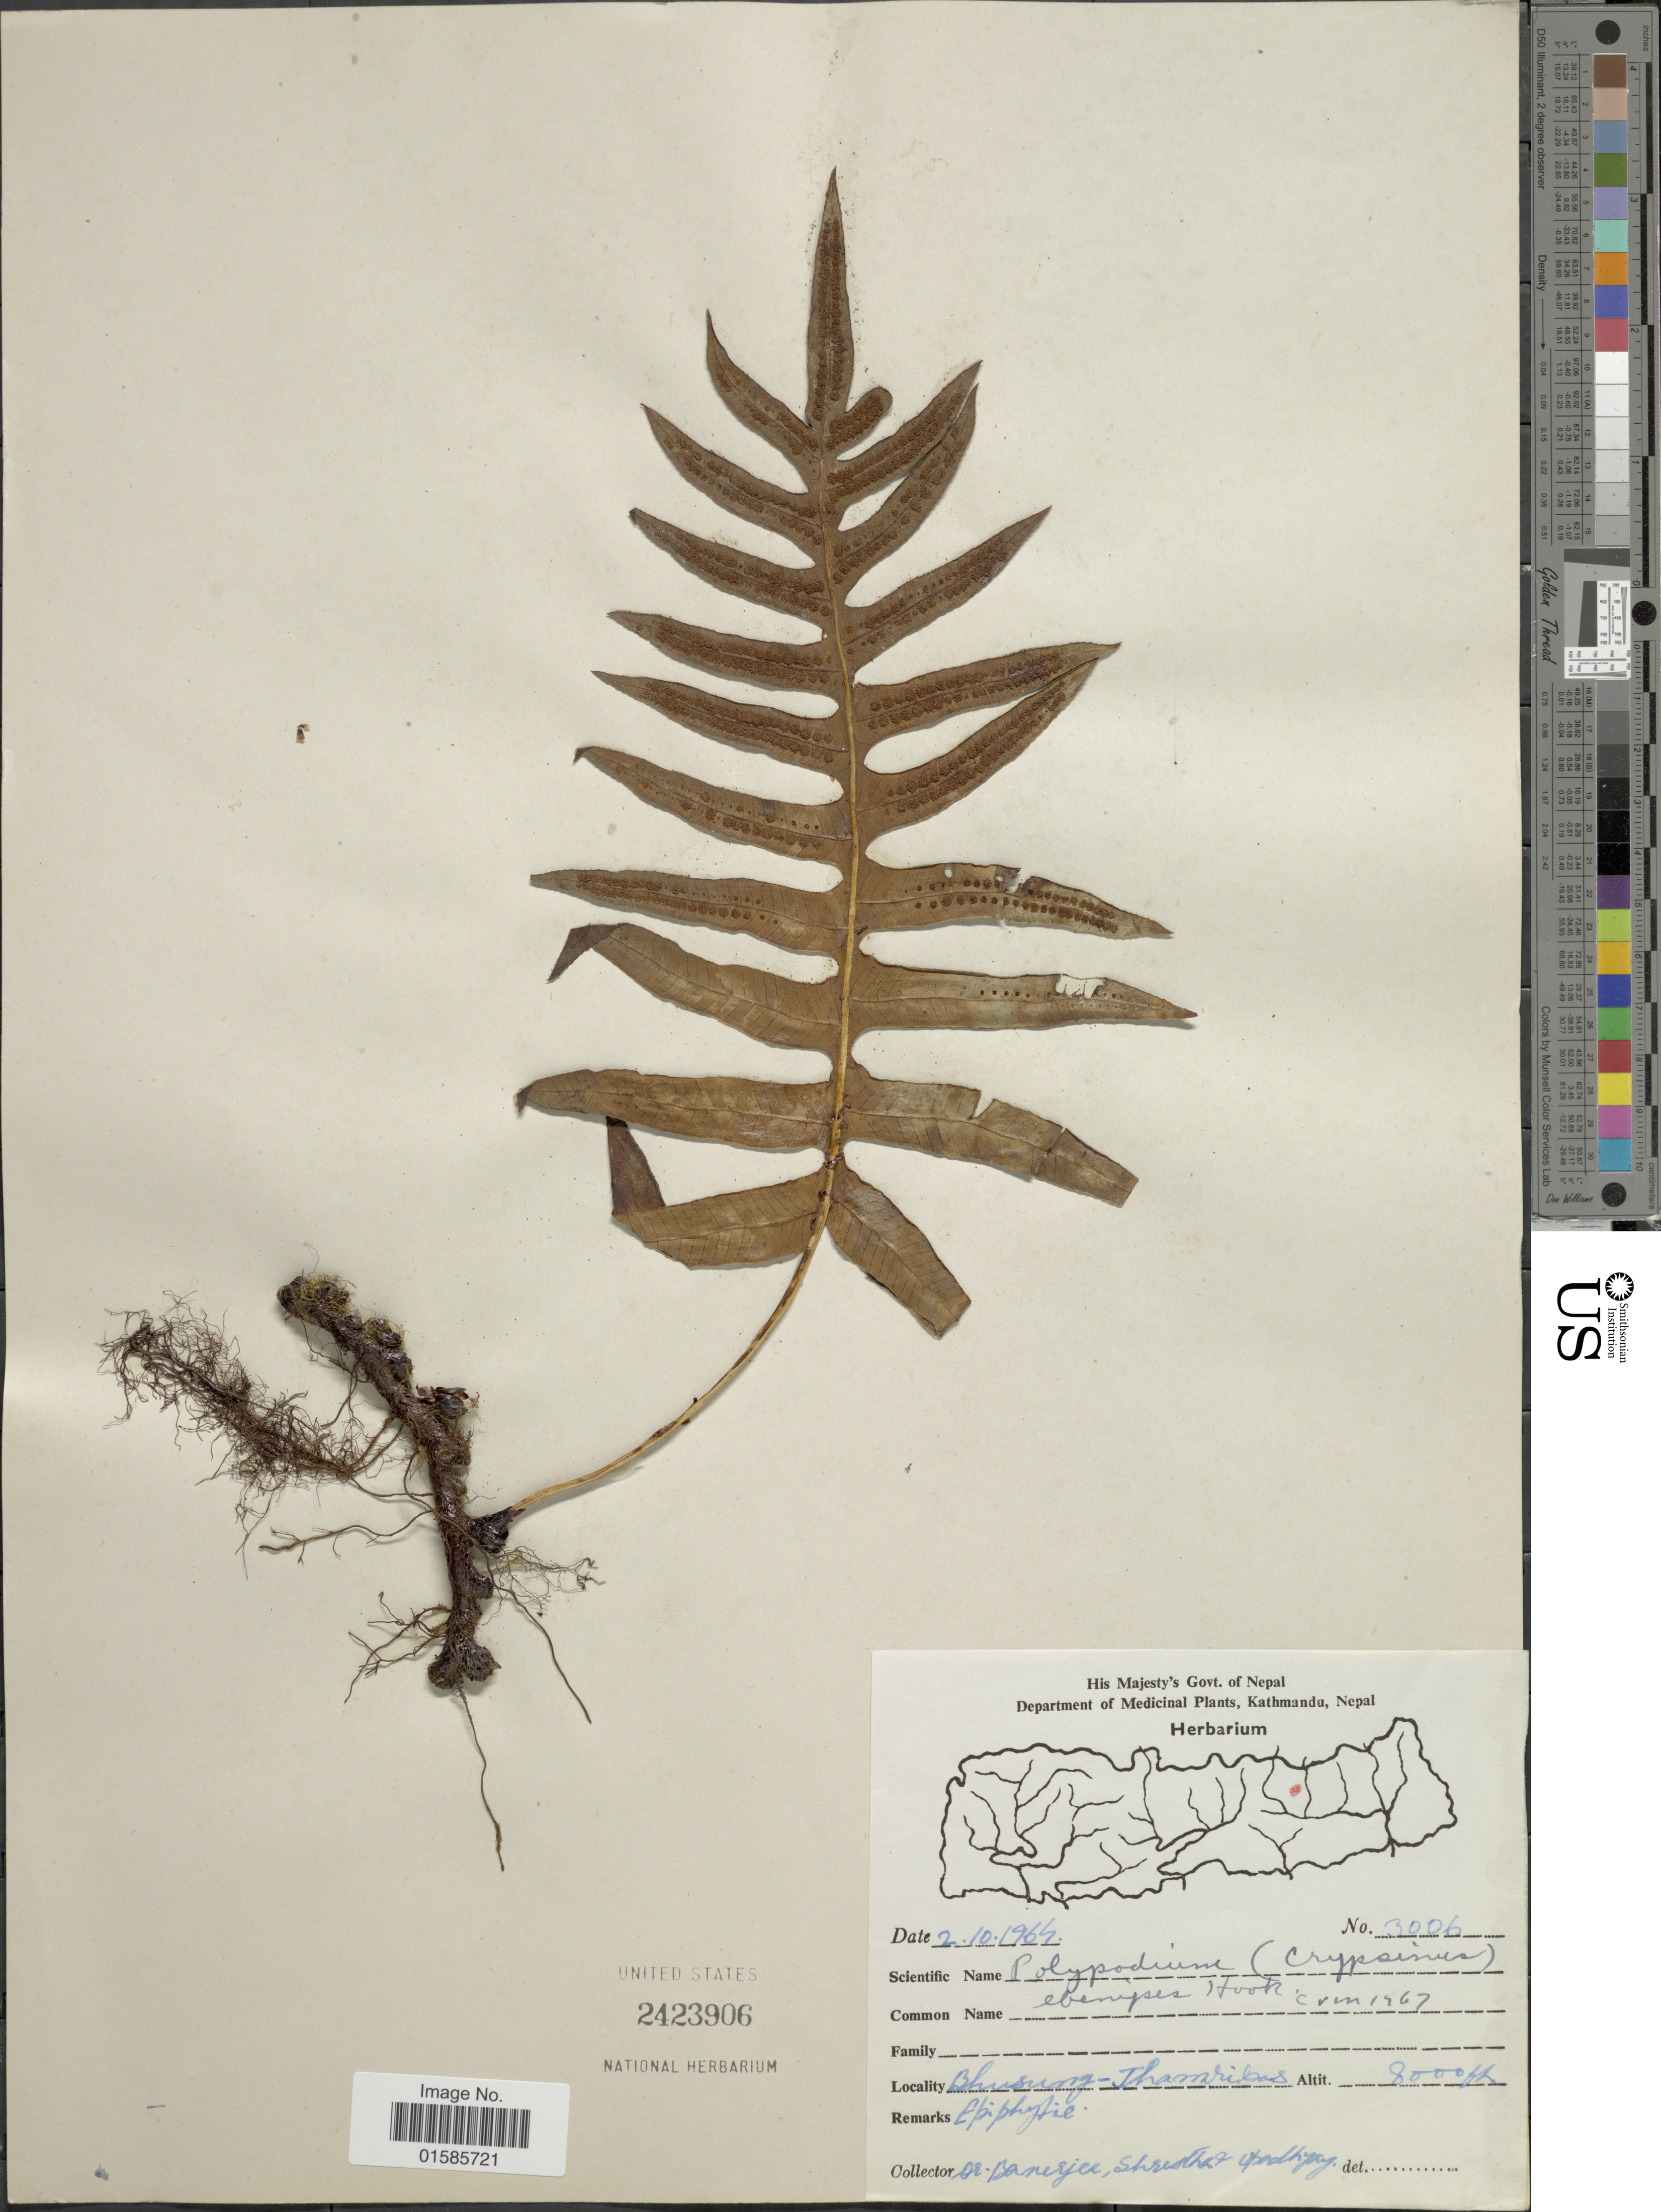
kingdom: Plantae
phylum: Tracheophyta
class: Polypodiopsida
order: Polypodiales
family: Polypodiaceae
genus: Microsorum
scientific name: Microsorum ebenipes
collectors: -. Banerjee, -. Shrestha & Upadhyay, --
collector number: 3006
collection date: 1964-10-02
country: Nepal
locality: Bhusung-Tham [illegible text]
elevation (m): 2438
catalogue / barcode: US 2423906